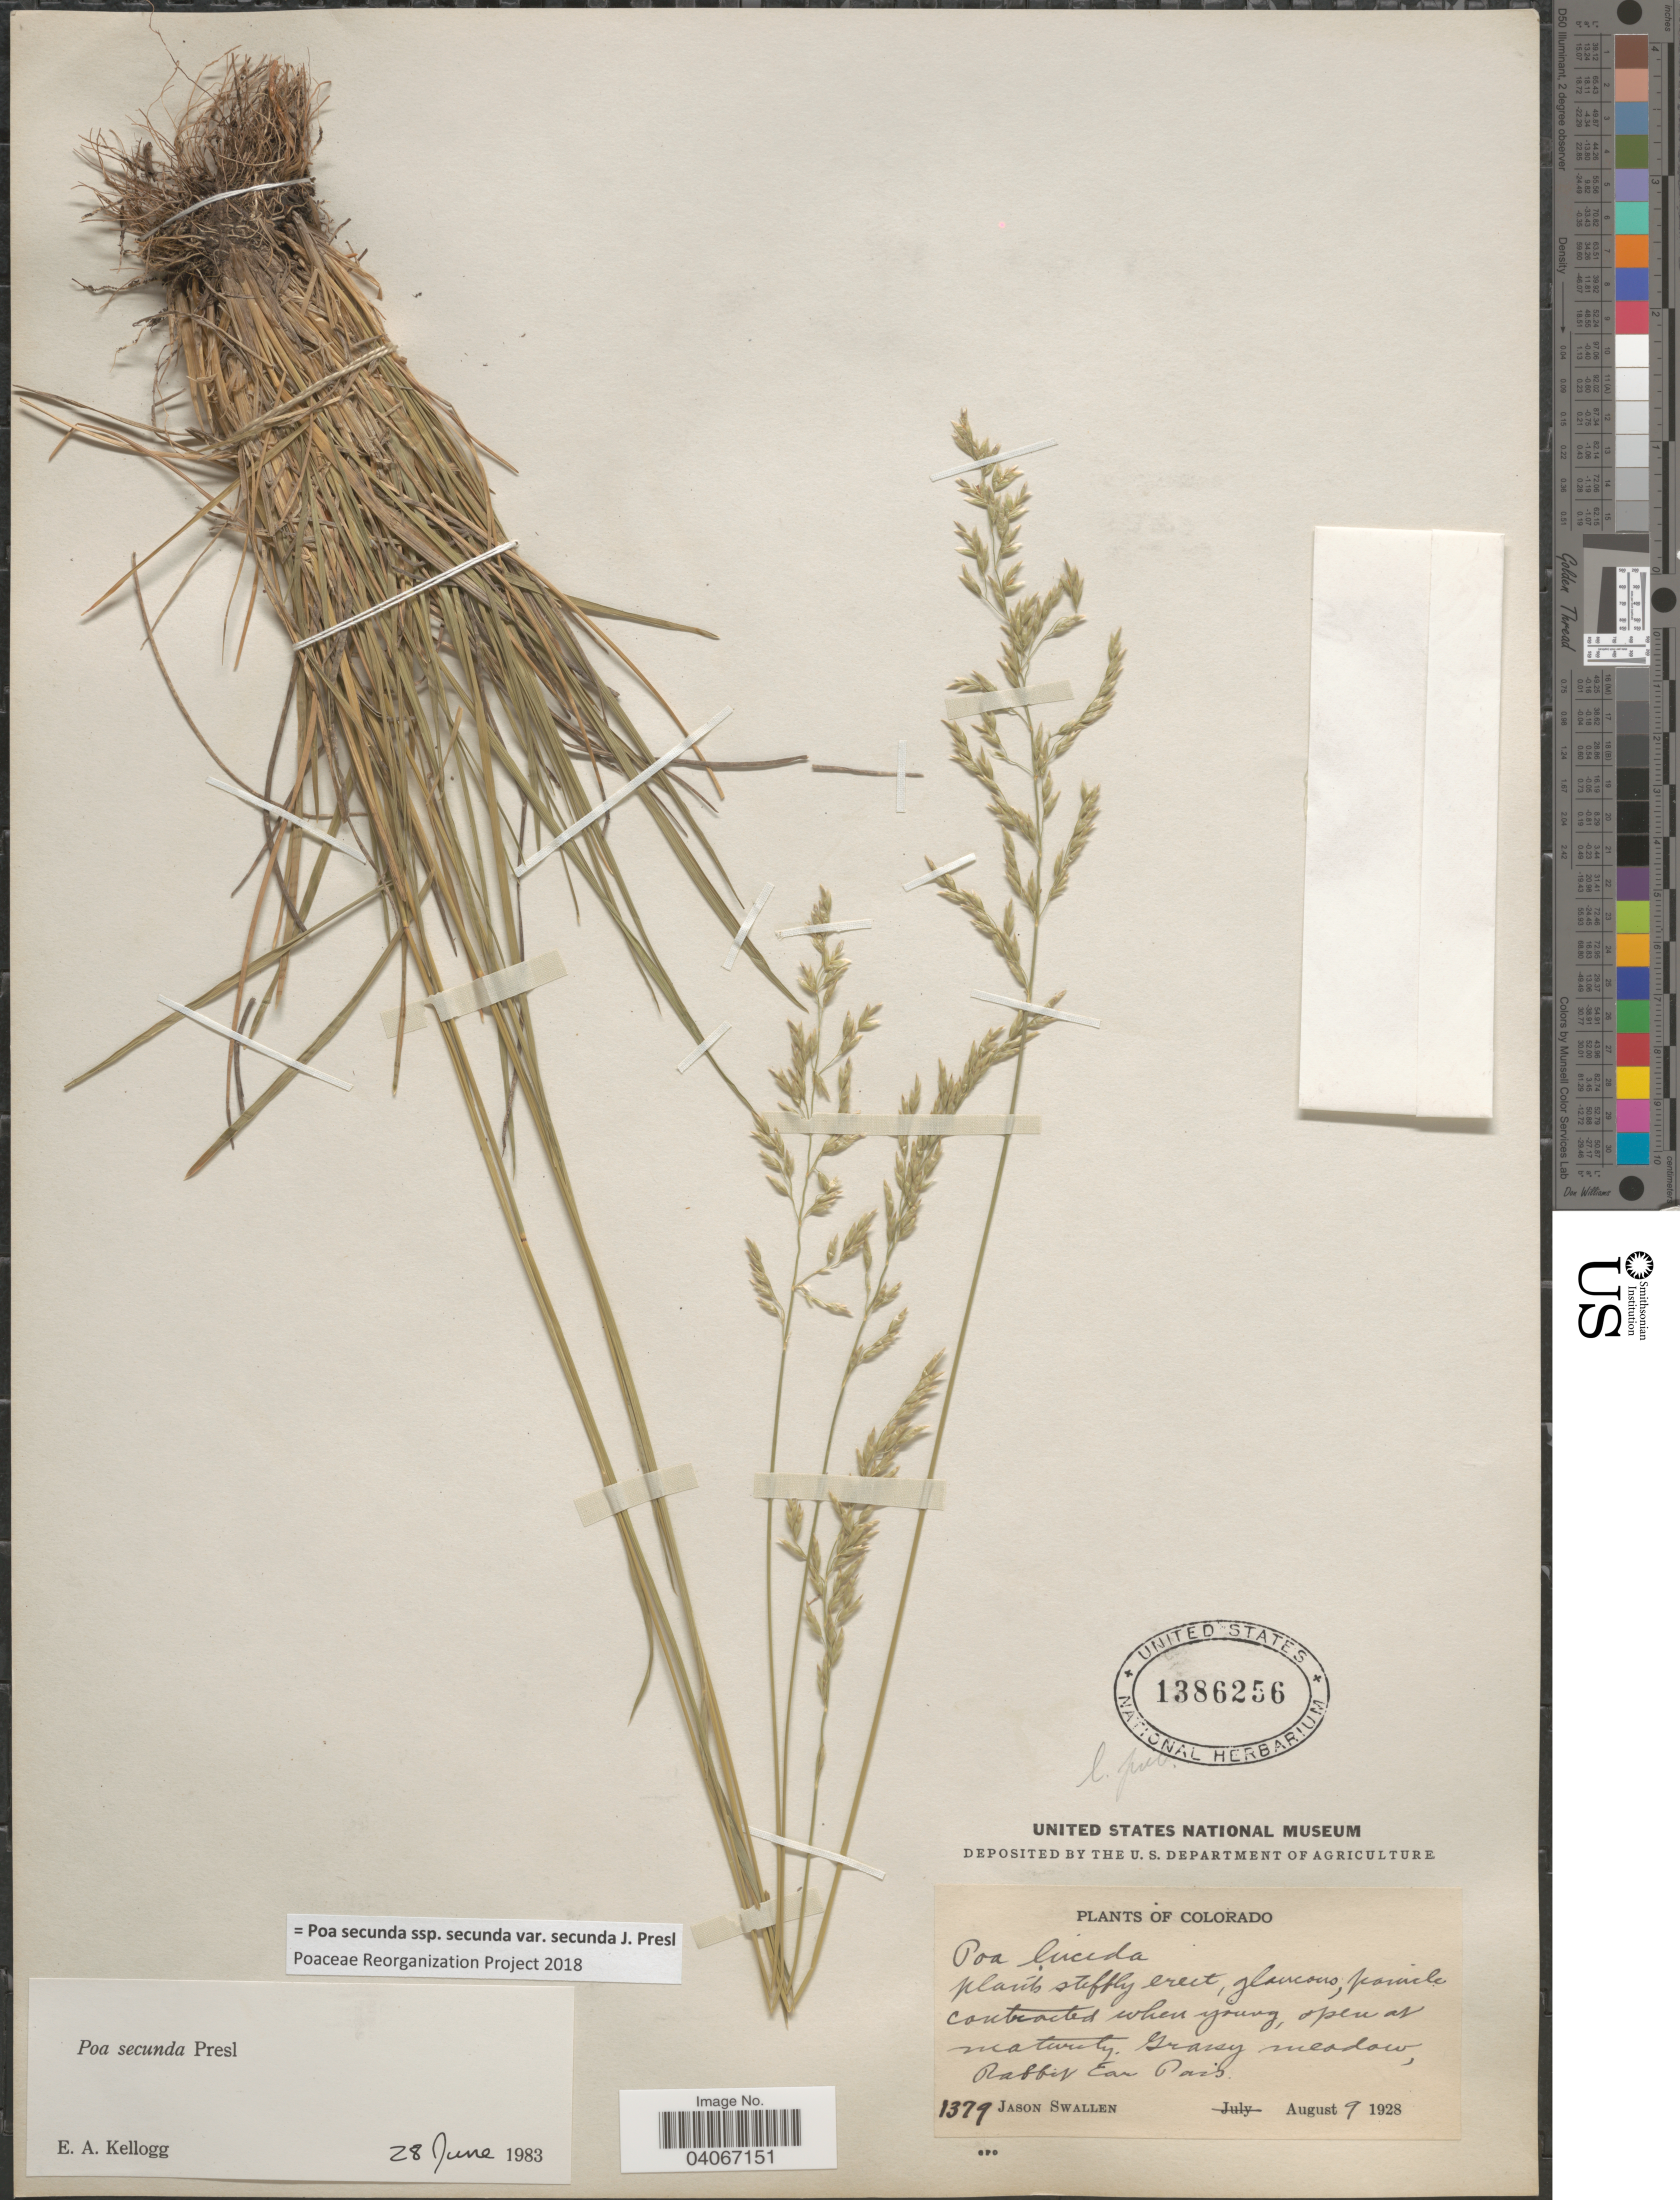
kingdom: Plantae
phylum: Tracheophyta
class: Liliopsida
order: Poales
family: Poaceae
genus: Poa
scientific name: Poa secunda subsp. secunda var. secunda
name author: J. Presl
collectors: J. R. Swallen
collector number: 1379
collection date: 1928-08-09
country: United States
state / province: Colorado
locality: Rabbit Ears Pass.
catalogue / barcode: US 1386256